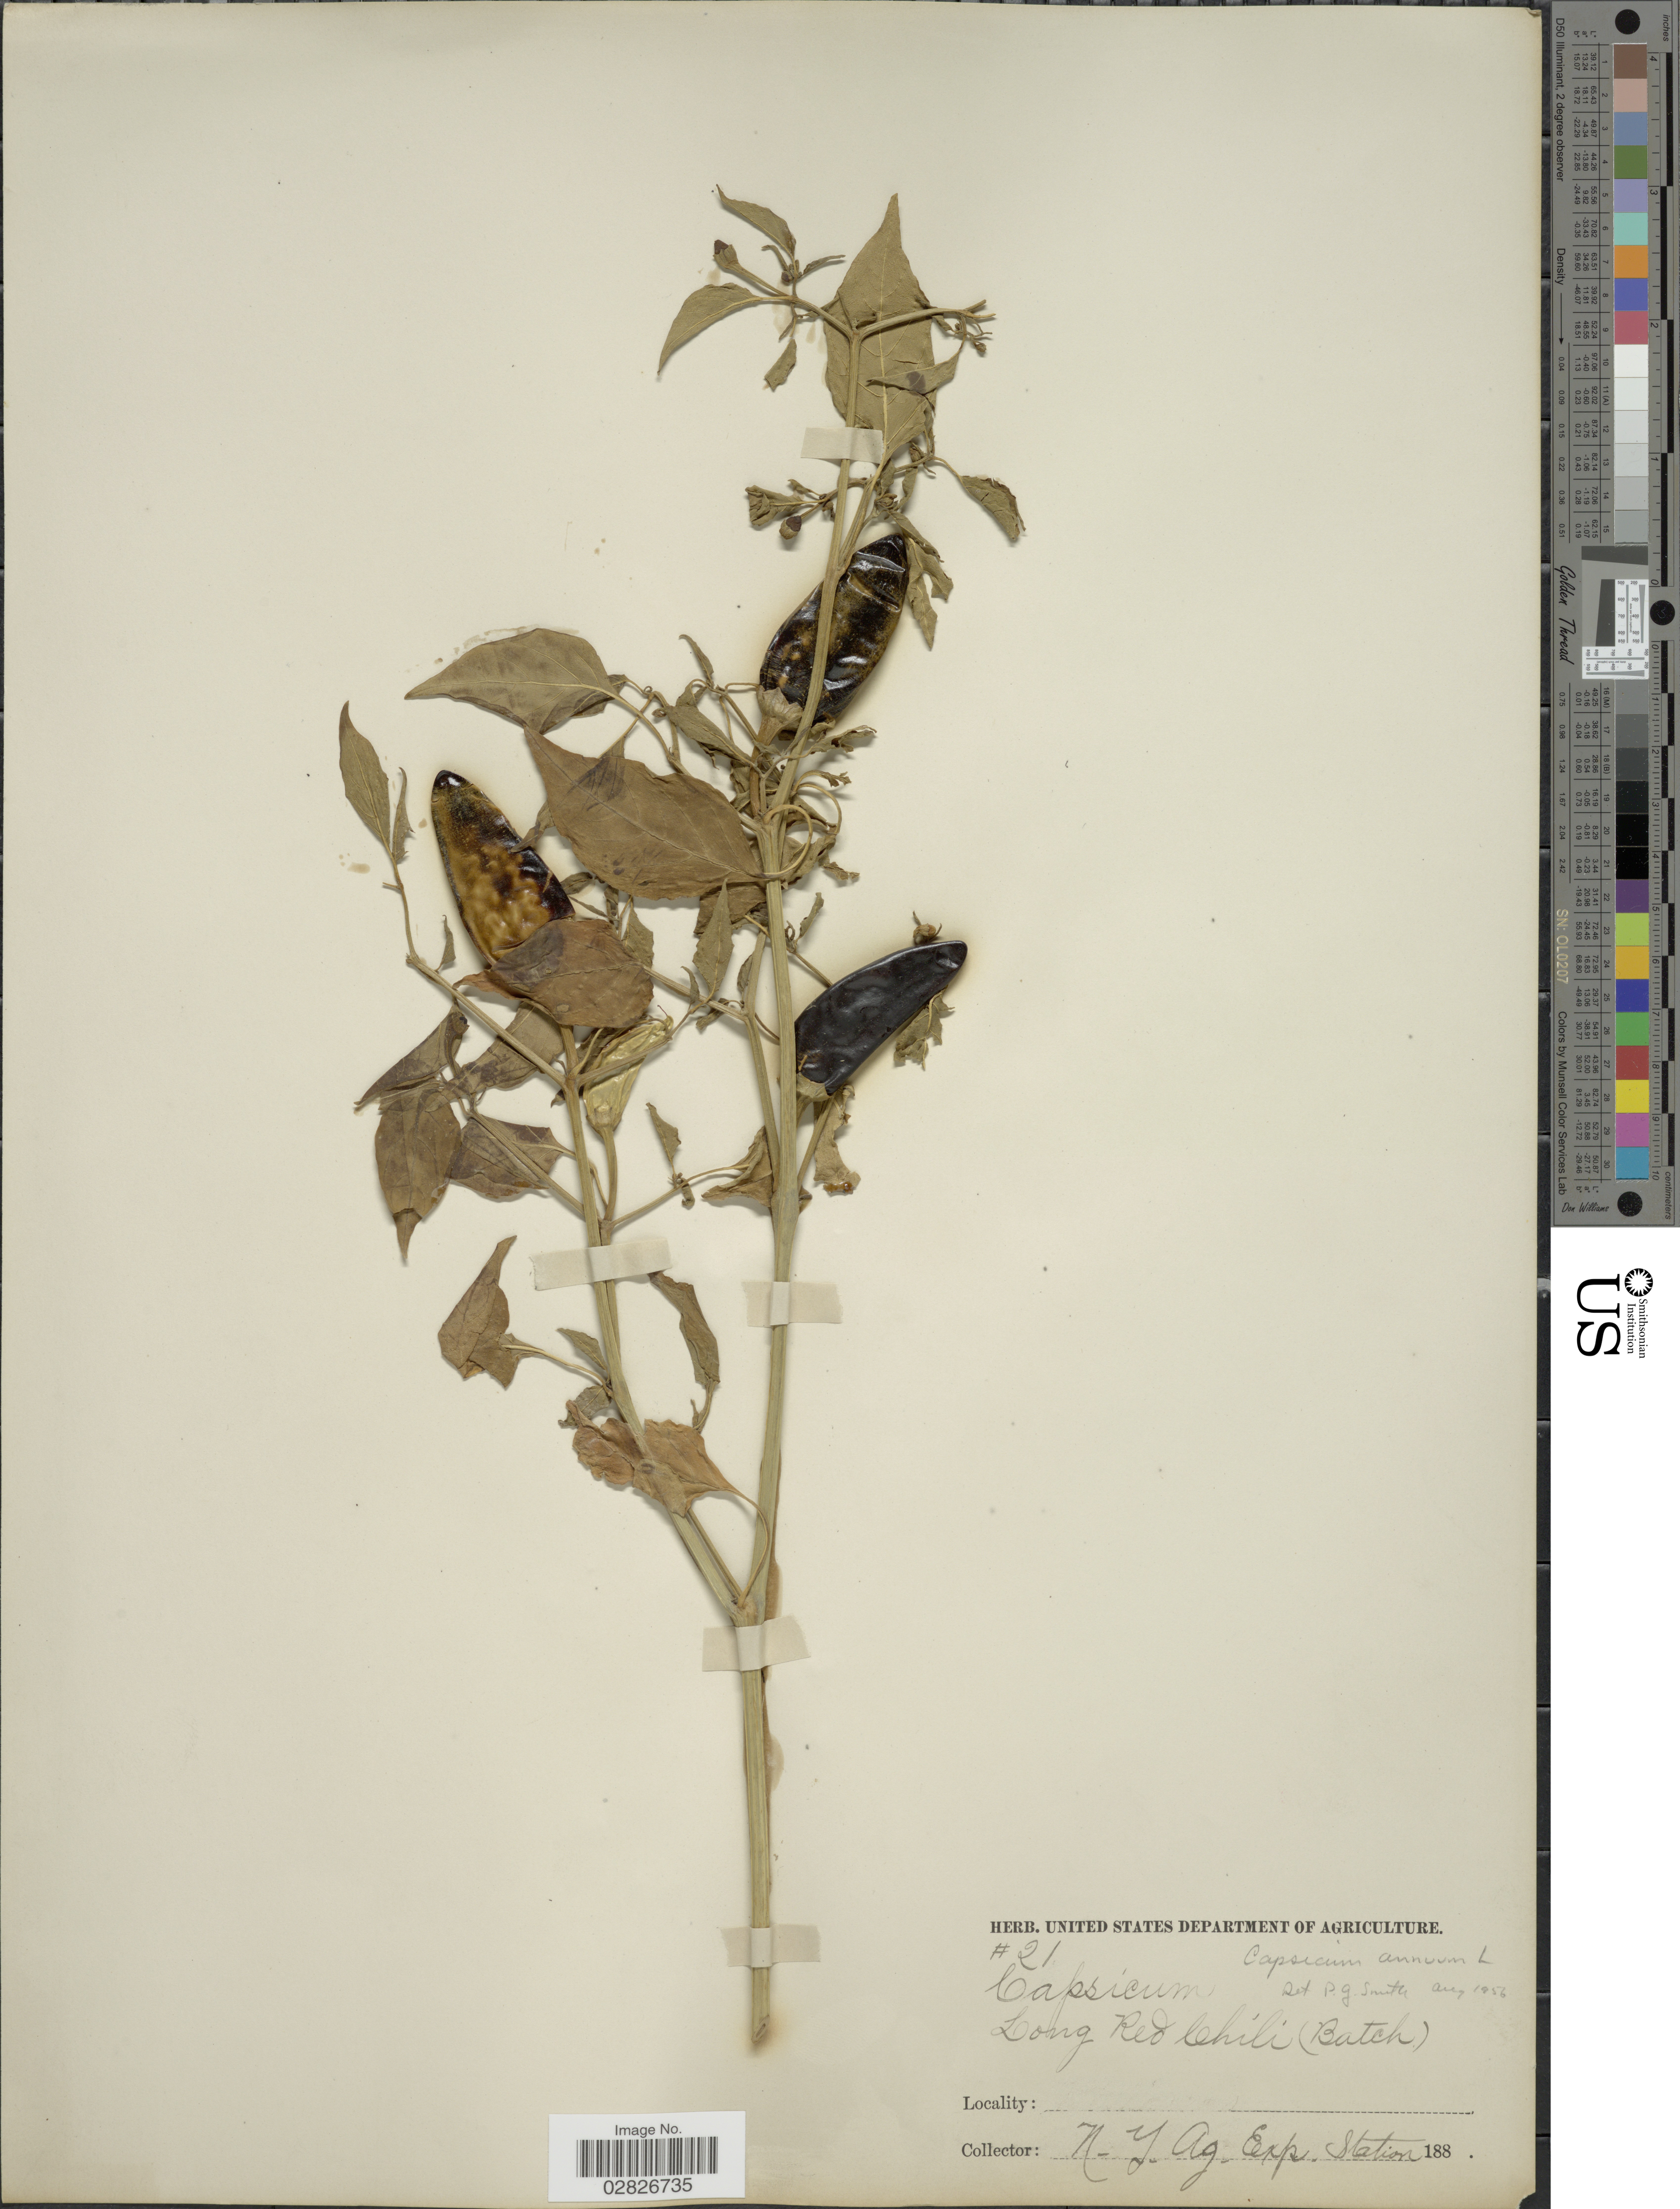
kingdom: Plantae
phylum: Tracheophyta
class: Magnoliopsida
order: Solanales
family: Solanaceae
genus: Capsicum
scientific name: Capsicum sp.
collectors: Facchini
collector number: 21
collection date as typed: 188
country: United States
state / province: New York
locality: N.Y. Ag. Exp. Station.